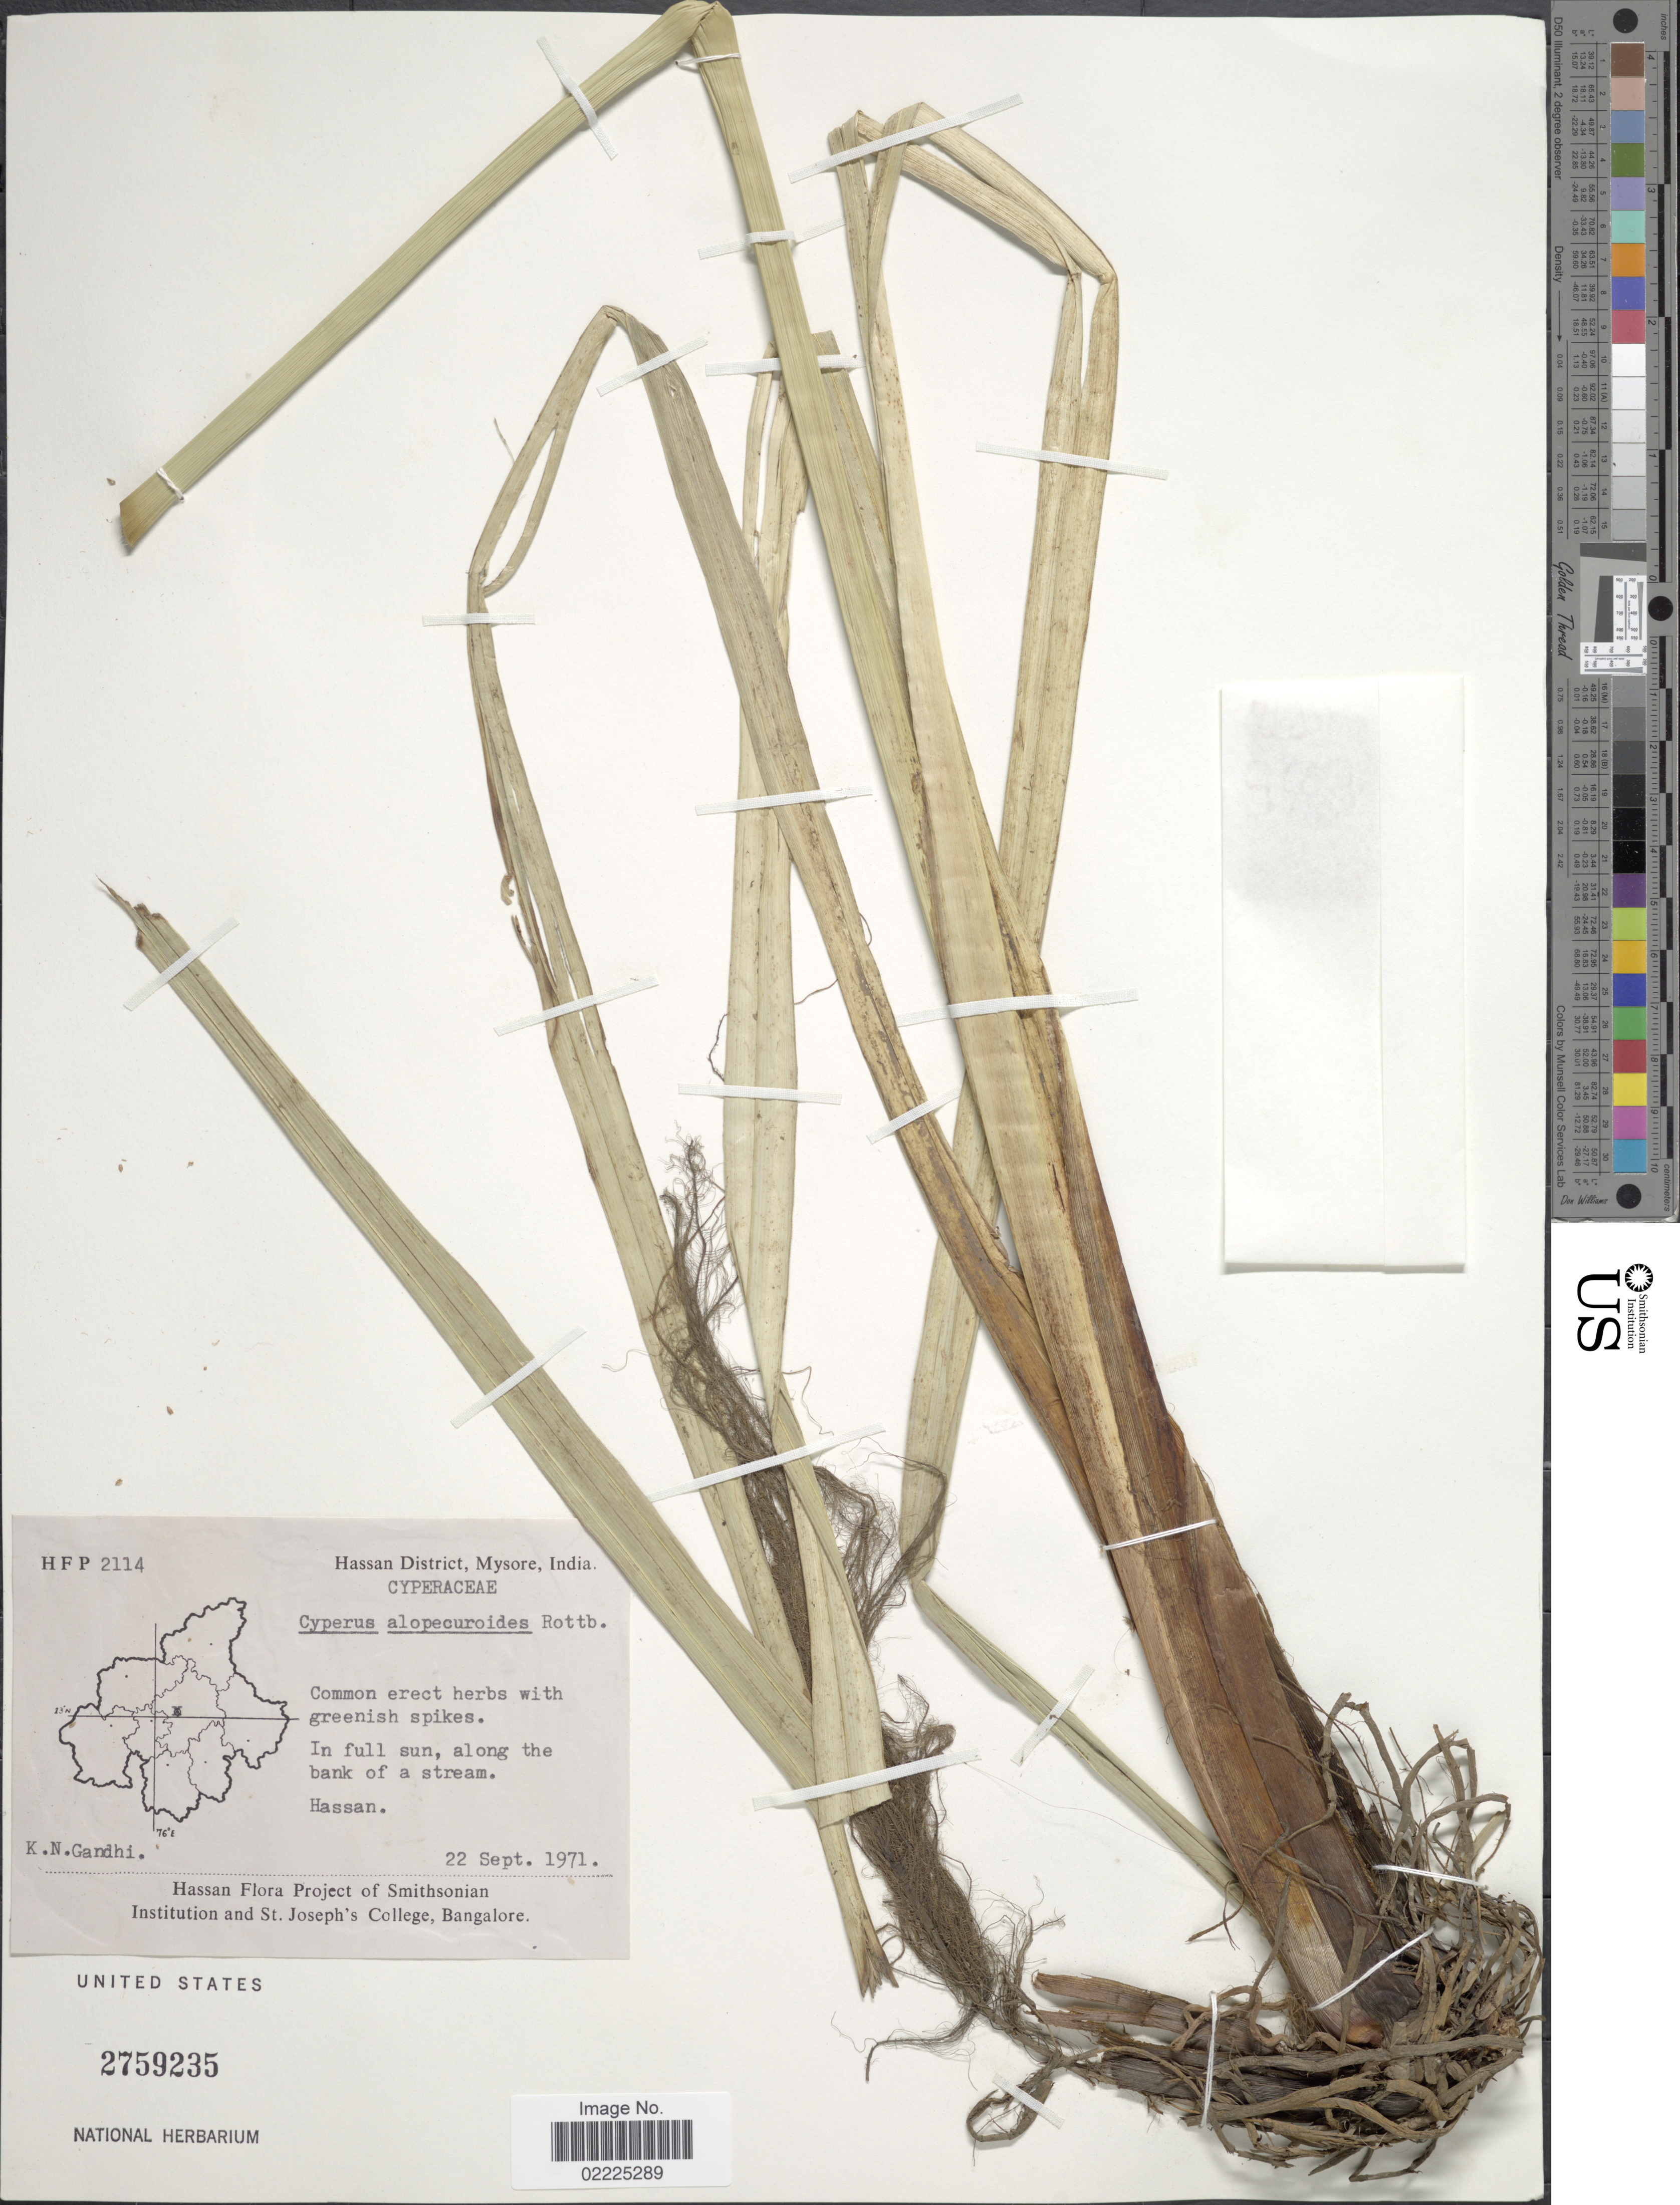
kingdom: Plantae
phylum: Tracheophyta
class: Liliopsida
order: Poales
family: Cyperaceae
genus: Cyperus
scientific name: Cyperus alopecuroides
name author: Rottb.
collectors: K. N. Gandhi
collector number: HFP2114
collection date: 1971-09-22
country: India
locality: Hassan District, Mysore, Hassan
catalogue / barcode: US 2759235